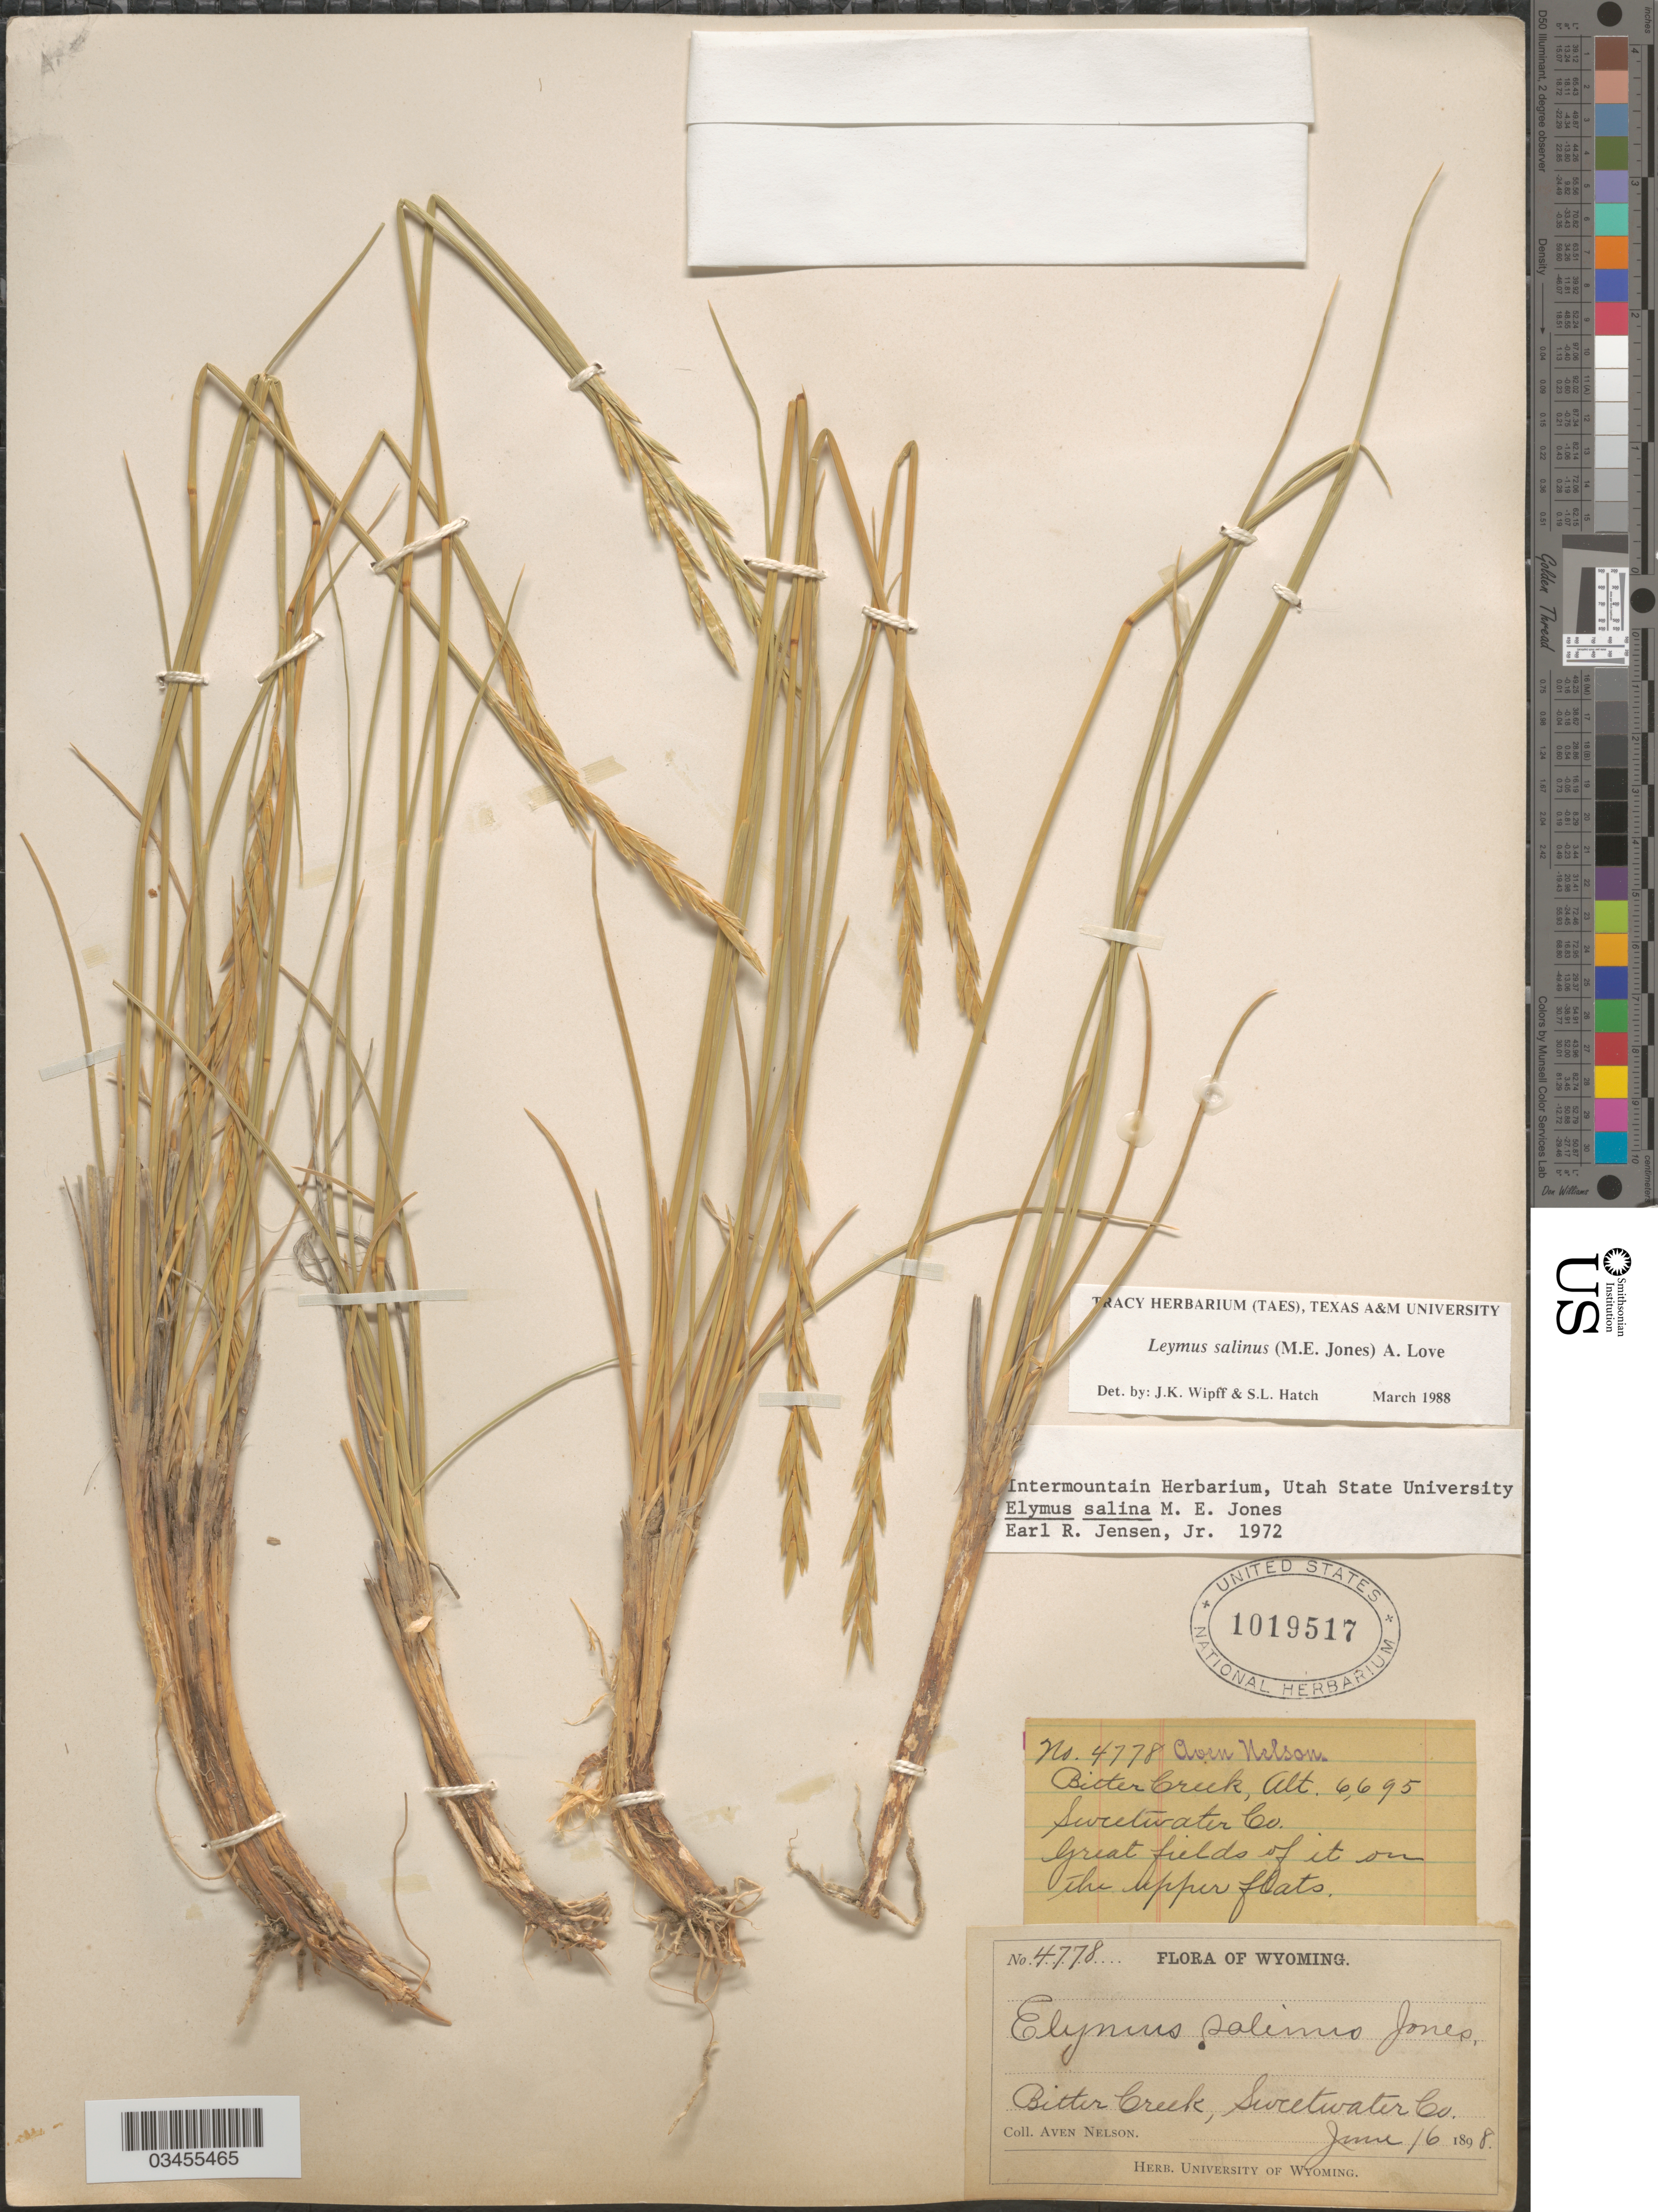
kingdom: Plantae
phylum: Tracheophyta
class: Liliopsida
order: Poales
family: Poaceae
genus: Leymus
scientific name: Leymus salina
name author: (M.E. Jones) Á. Löve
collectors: A. Nelson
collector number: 4778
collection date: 1898-06-16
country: United States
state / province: Wyoming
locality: Bitter Creek. Sweetwater Co.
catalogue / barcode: US 1019517